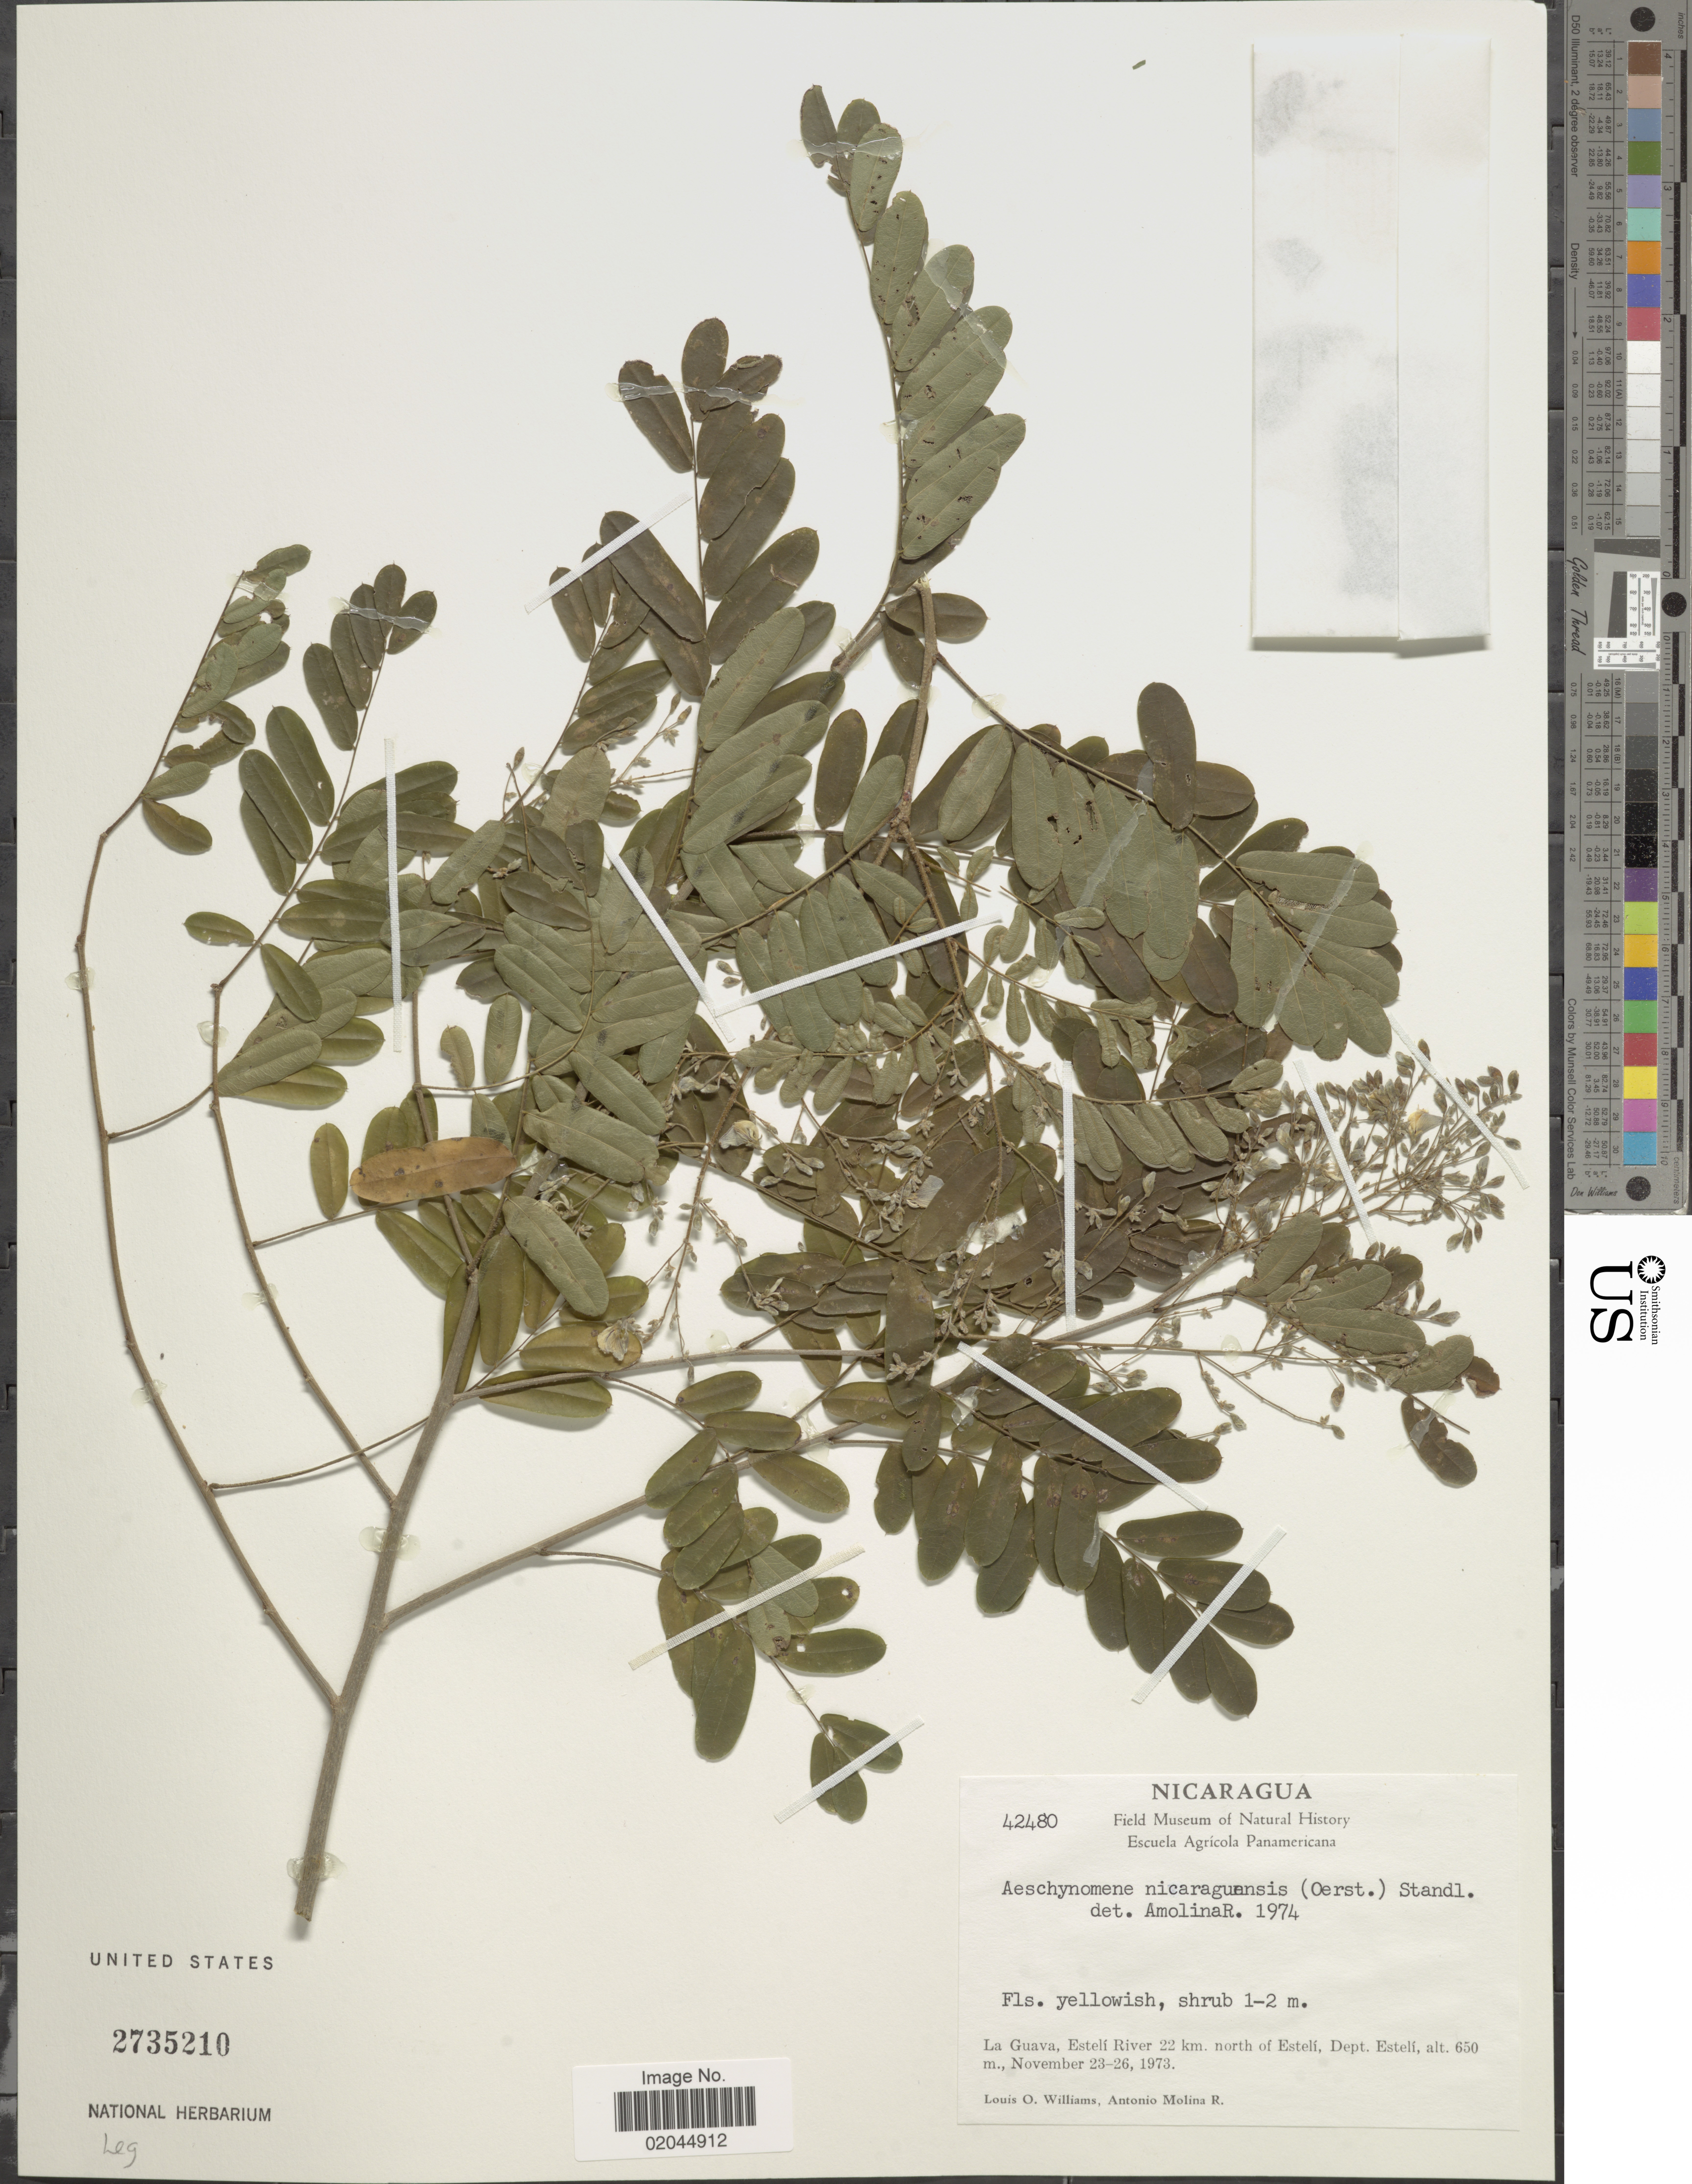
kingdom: Plantae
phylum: Tracheophyta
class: Magnoliopsida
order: Fabales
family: Fabaceae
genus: Aeschynomene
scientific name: Aeschynomene nicaraguensis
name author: (Oerst.) Standl.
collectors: L. O. Williams & A. Molina R.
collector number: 42480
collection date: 1973-11-23/1973-11-26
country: Nicaragua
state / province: Esteli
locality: La Guava, Esteli River 22 km. north of Esteli, Dept. Esteli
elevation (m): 650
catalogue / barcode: US 2735210